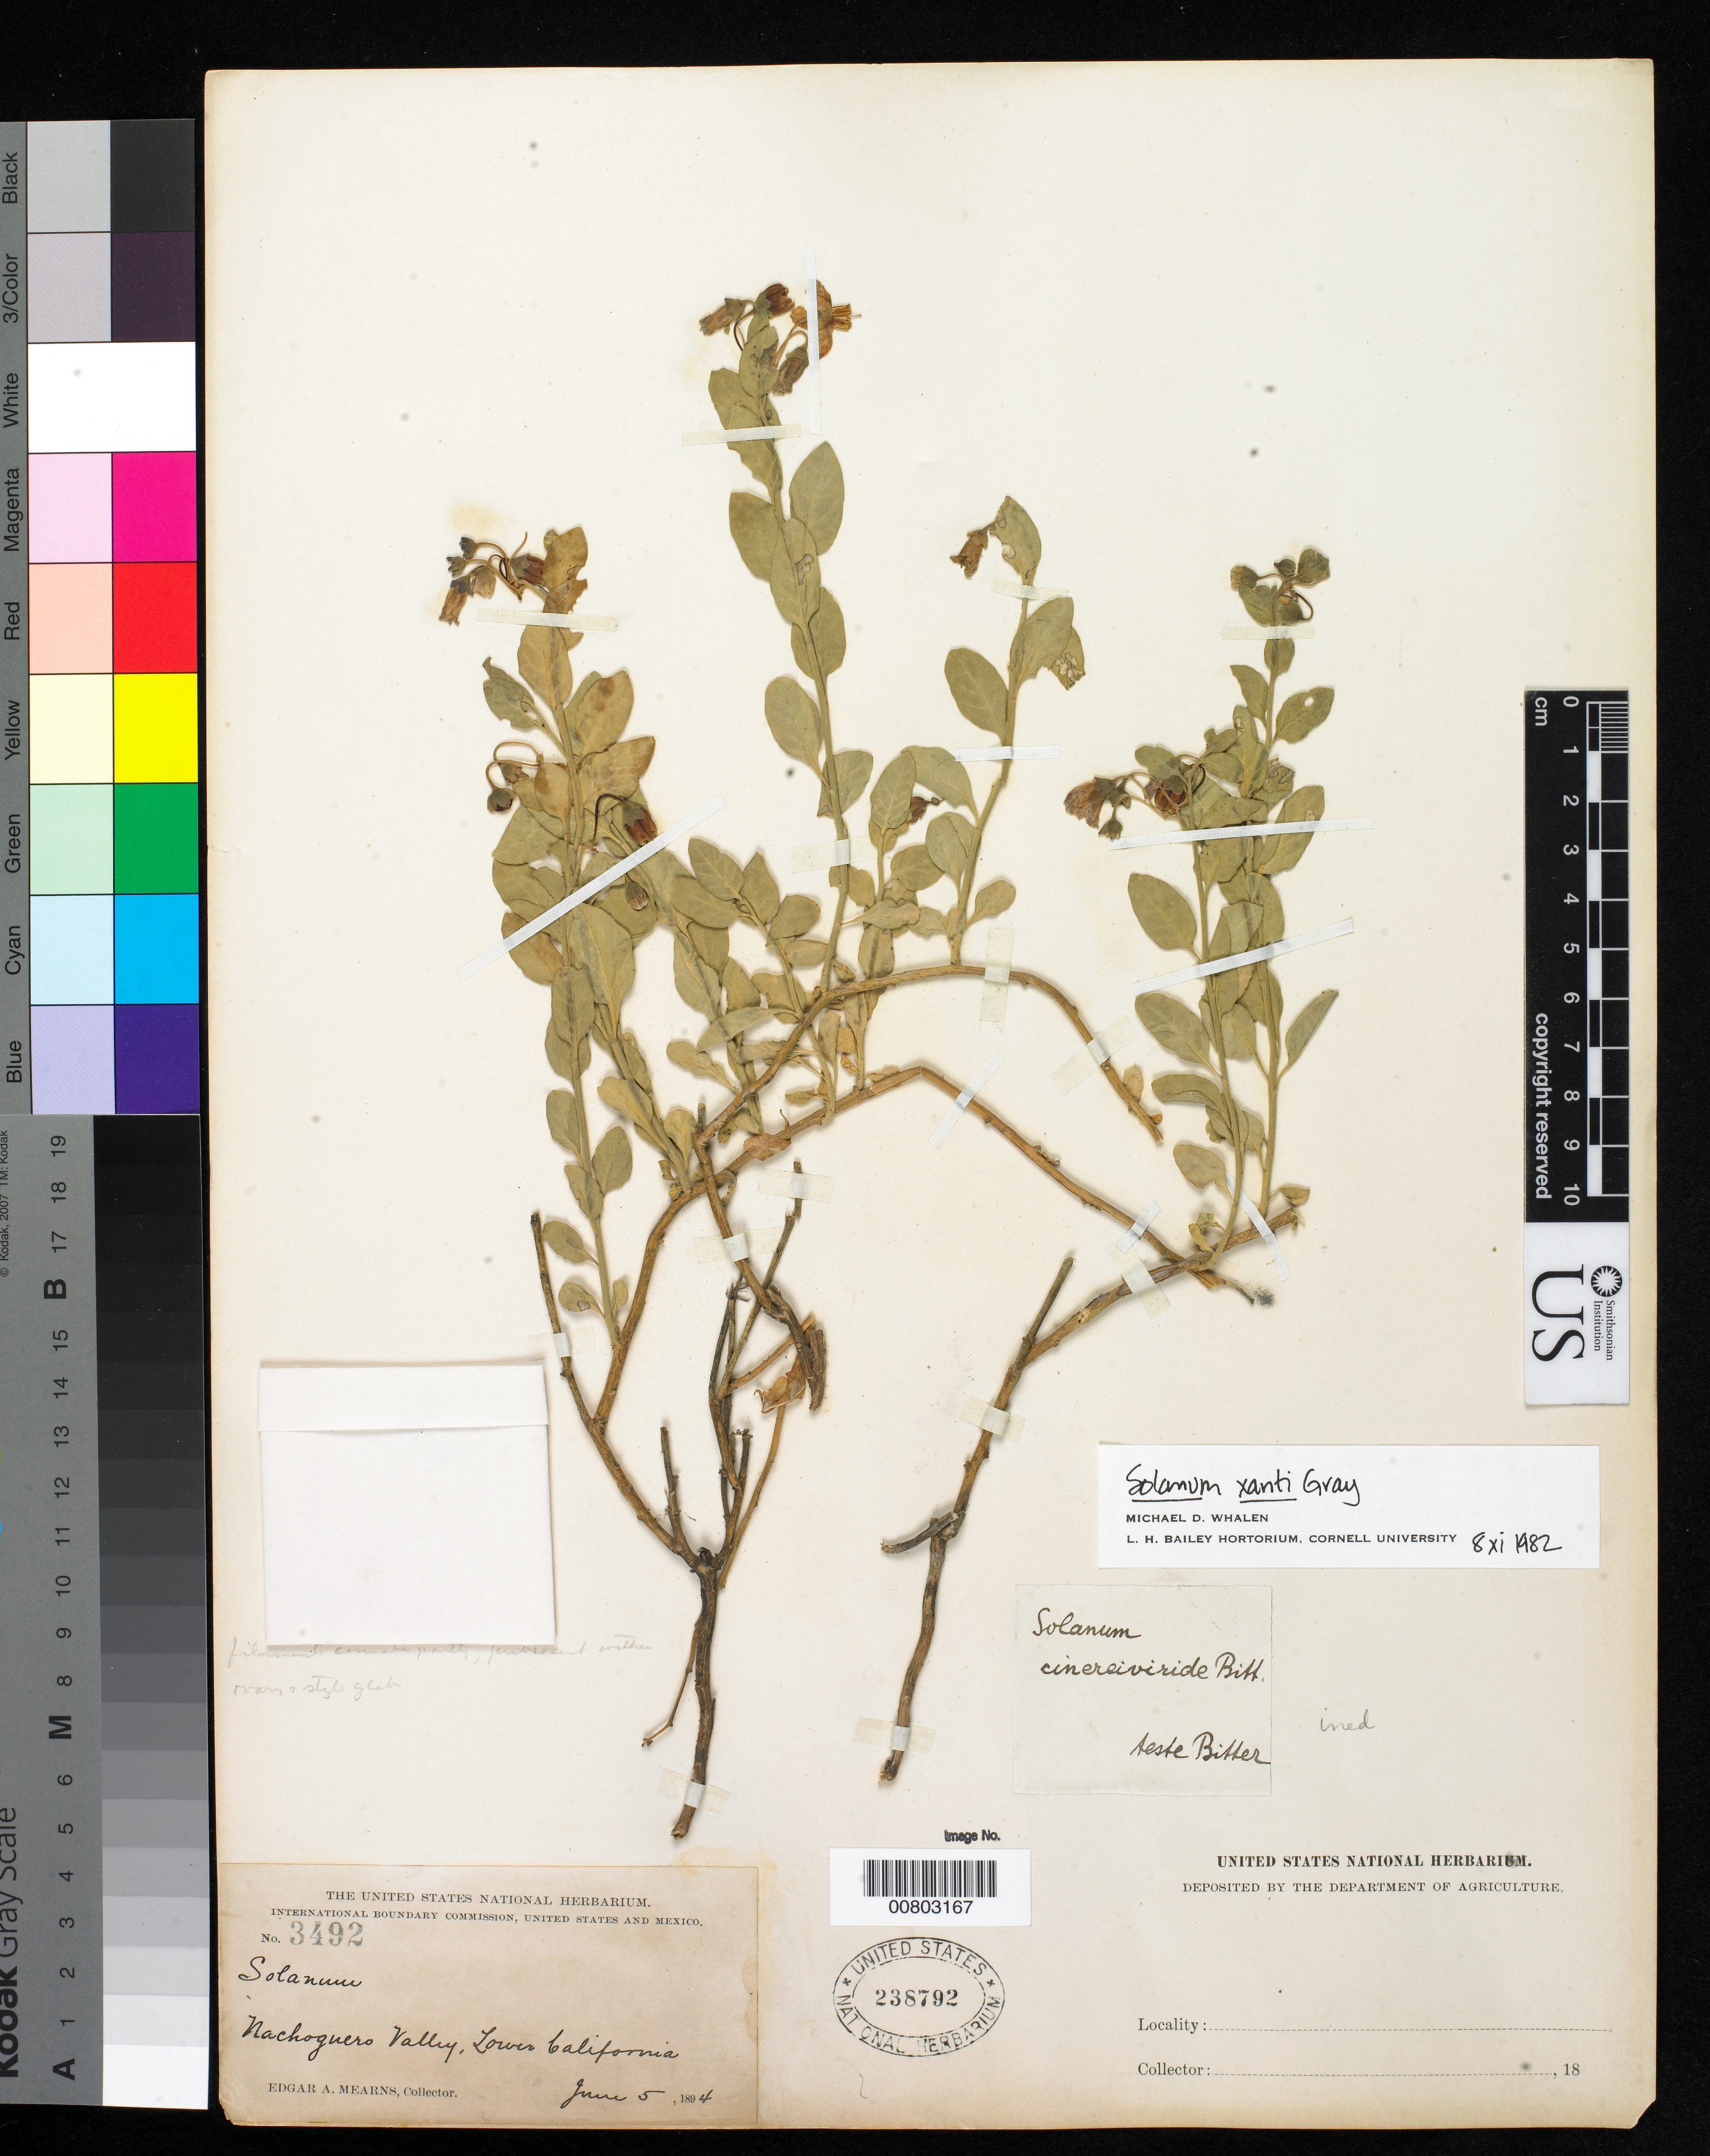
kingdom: Plantae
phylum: Tracheophyta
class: Magnoliopsida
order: Solanales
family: Solanaceae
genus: Solanum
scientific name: Solanum xanti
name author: A. Gray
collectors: E. A. Mearns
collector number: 3492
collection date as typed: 05 Jun 1894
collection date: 1894-06-05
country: Mexico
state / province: Baja California Norte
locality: Nachoguero Valley, Baja California.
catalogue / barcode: US 238792